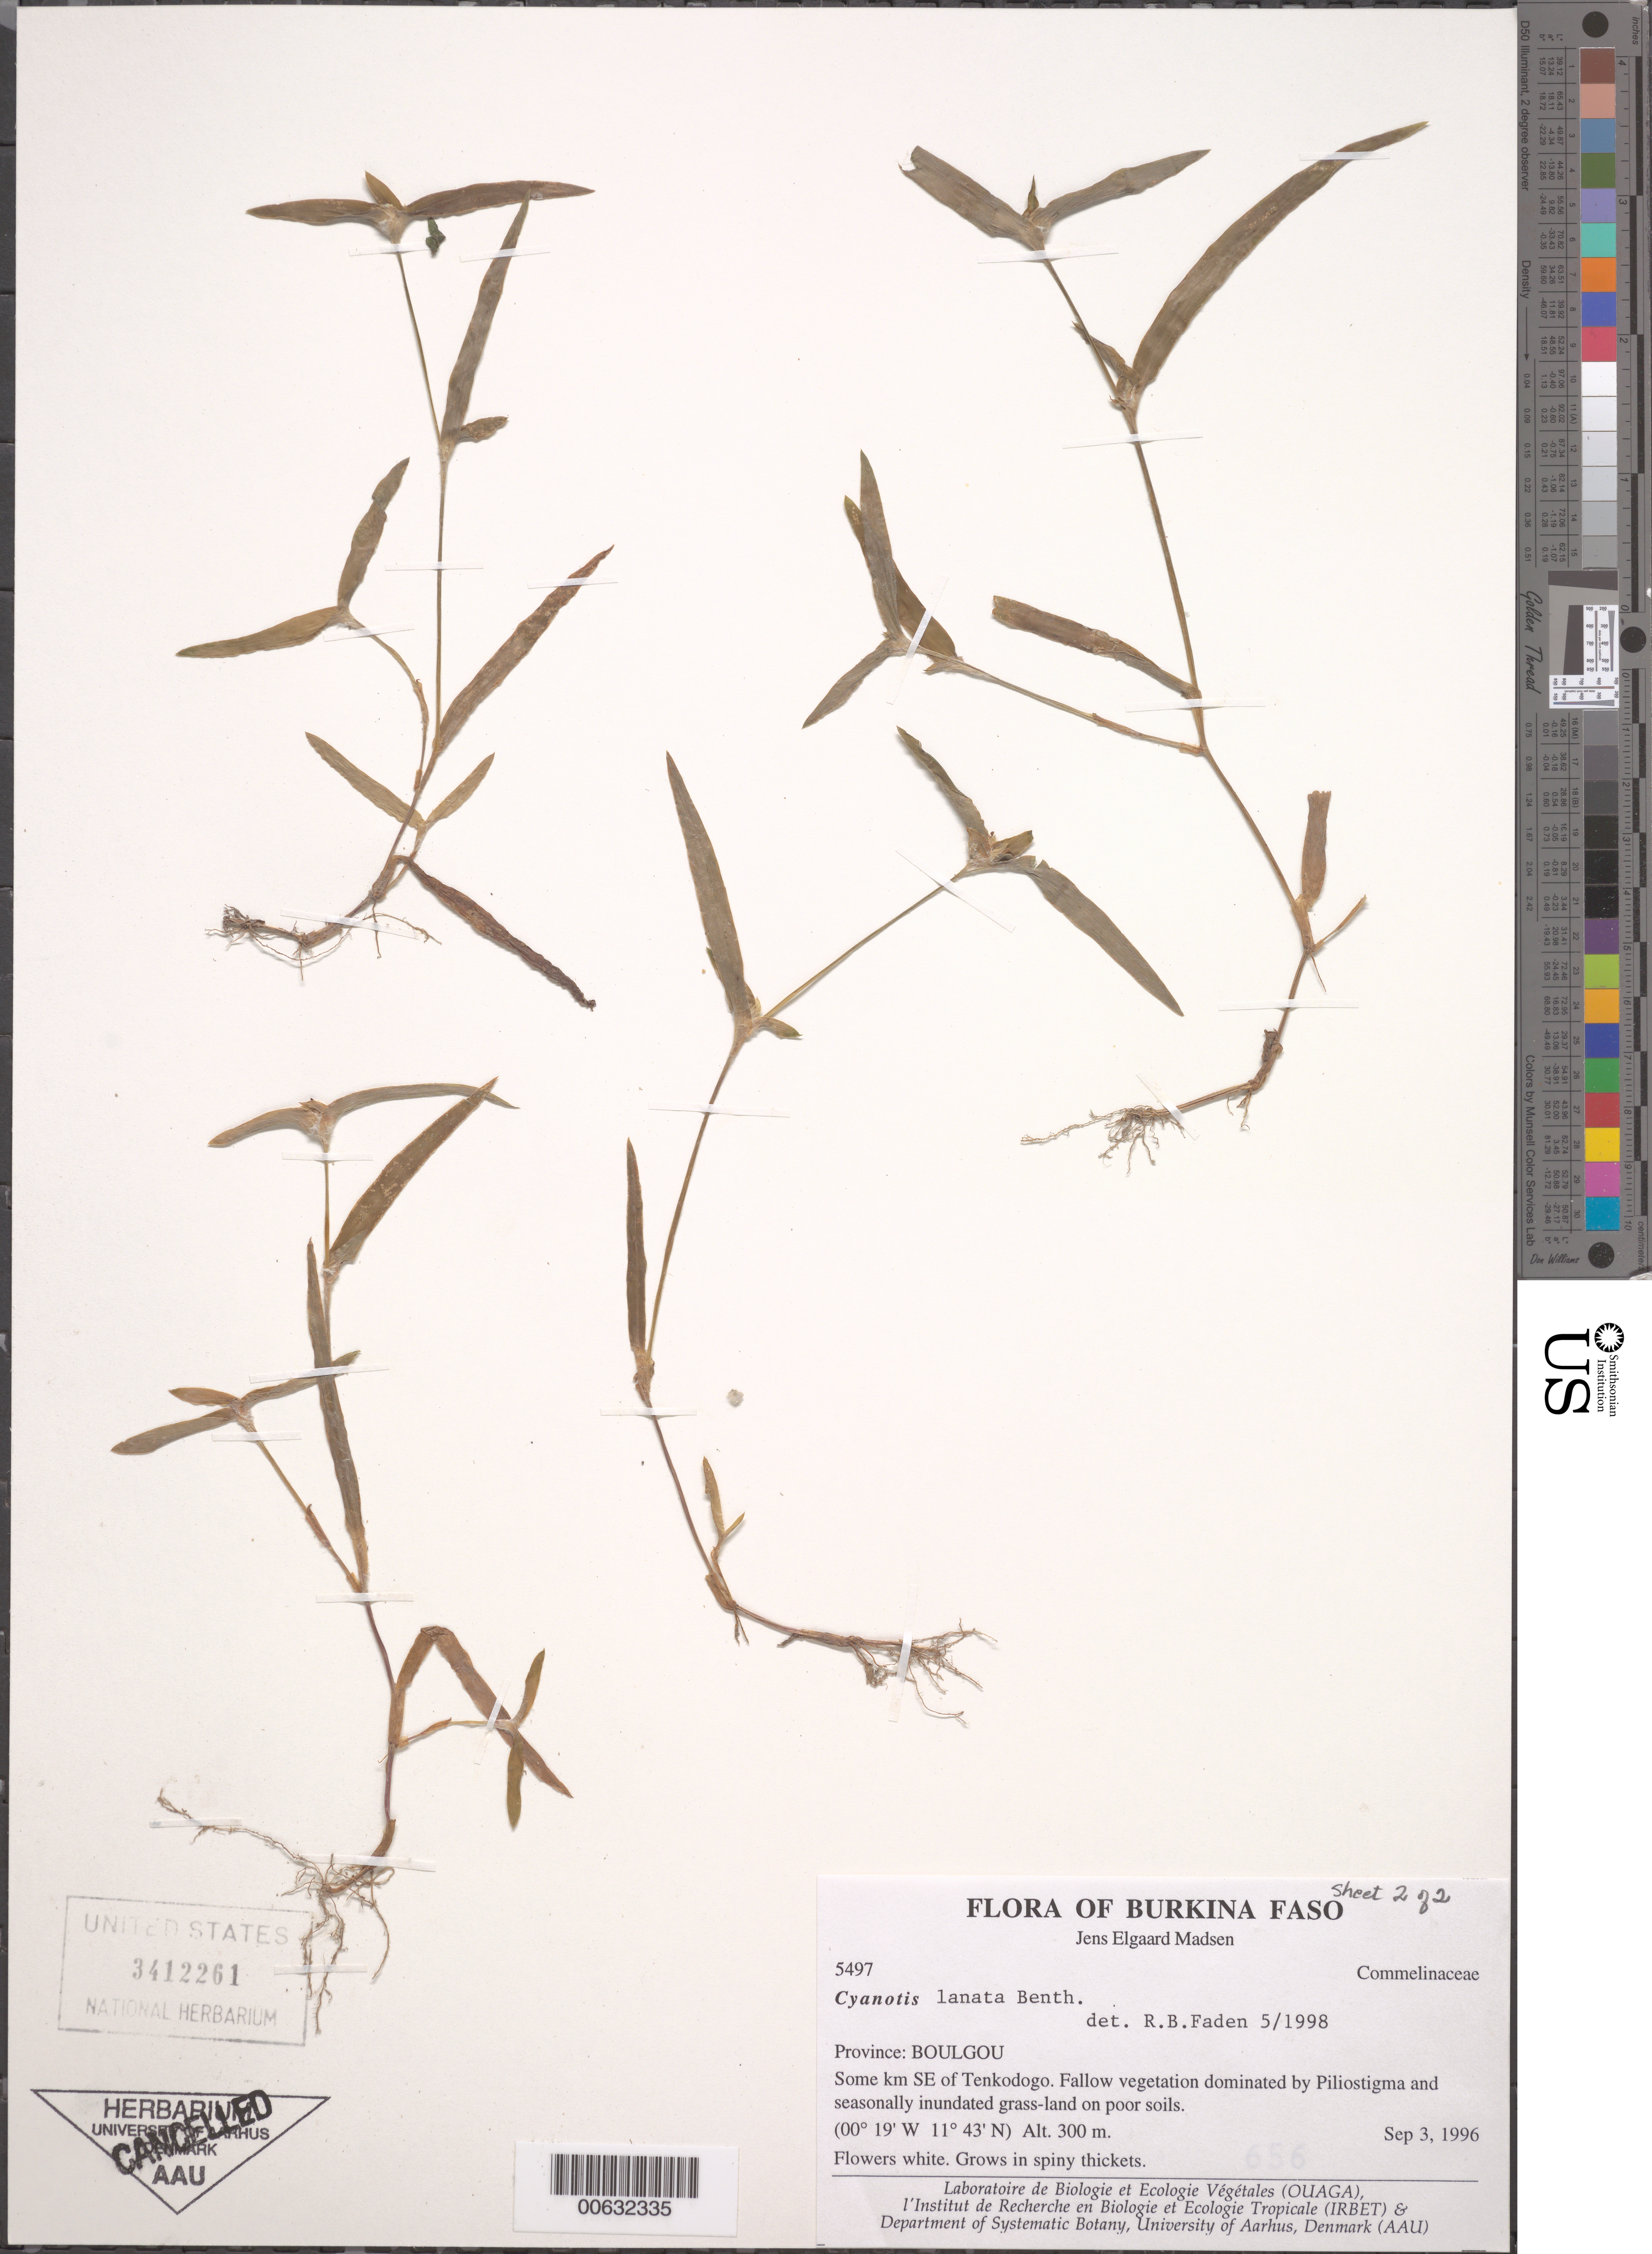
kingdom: Plantae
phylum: Tracheophyta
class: Liliopsida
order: Commelinales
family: Commelinaceae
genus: Cyanotis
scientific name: Cyanotis lanata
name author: Benth.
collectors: J. E. Madsen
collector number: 5497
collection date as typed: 03 Sep 1996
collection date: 1996-09-03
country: Burkina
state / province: Centre-Est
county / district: Boulgou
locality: S of Tenkodogo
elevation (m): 300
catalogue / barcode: US 3412261